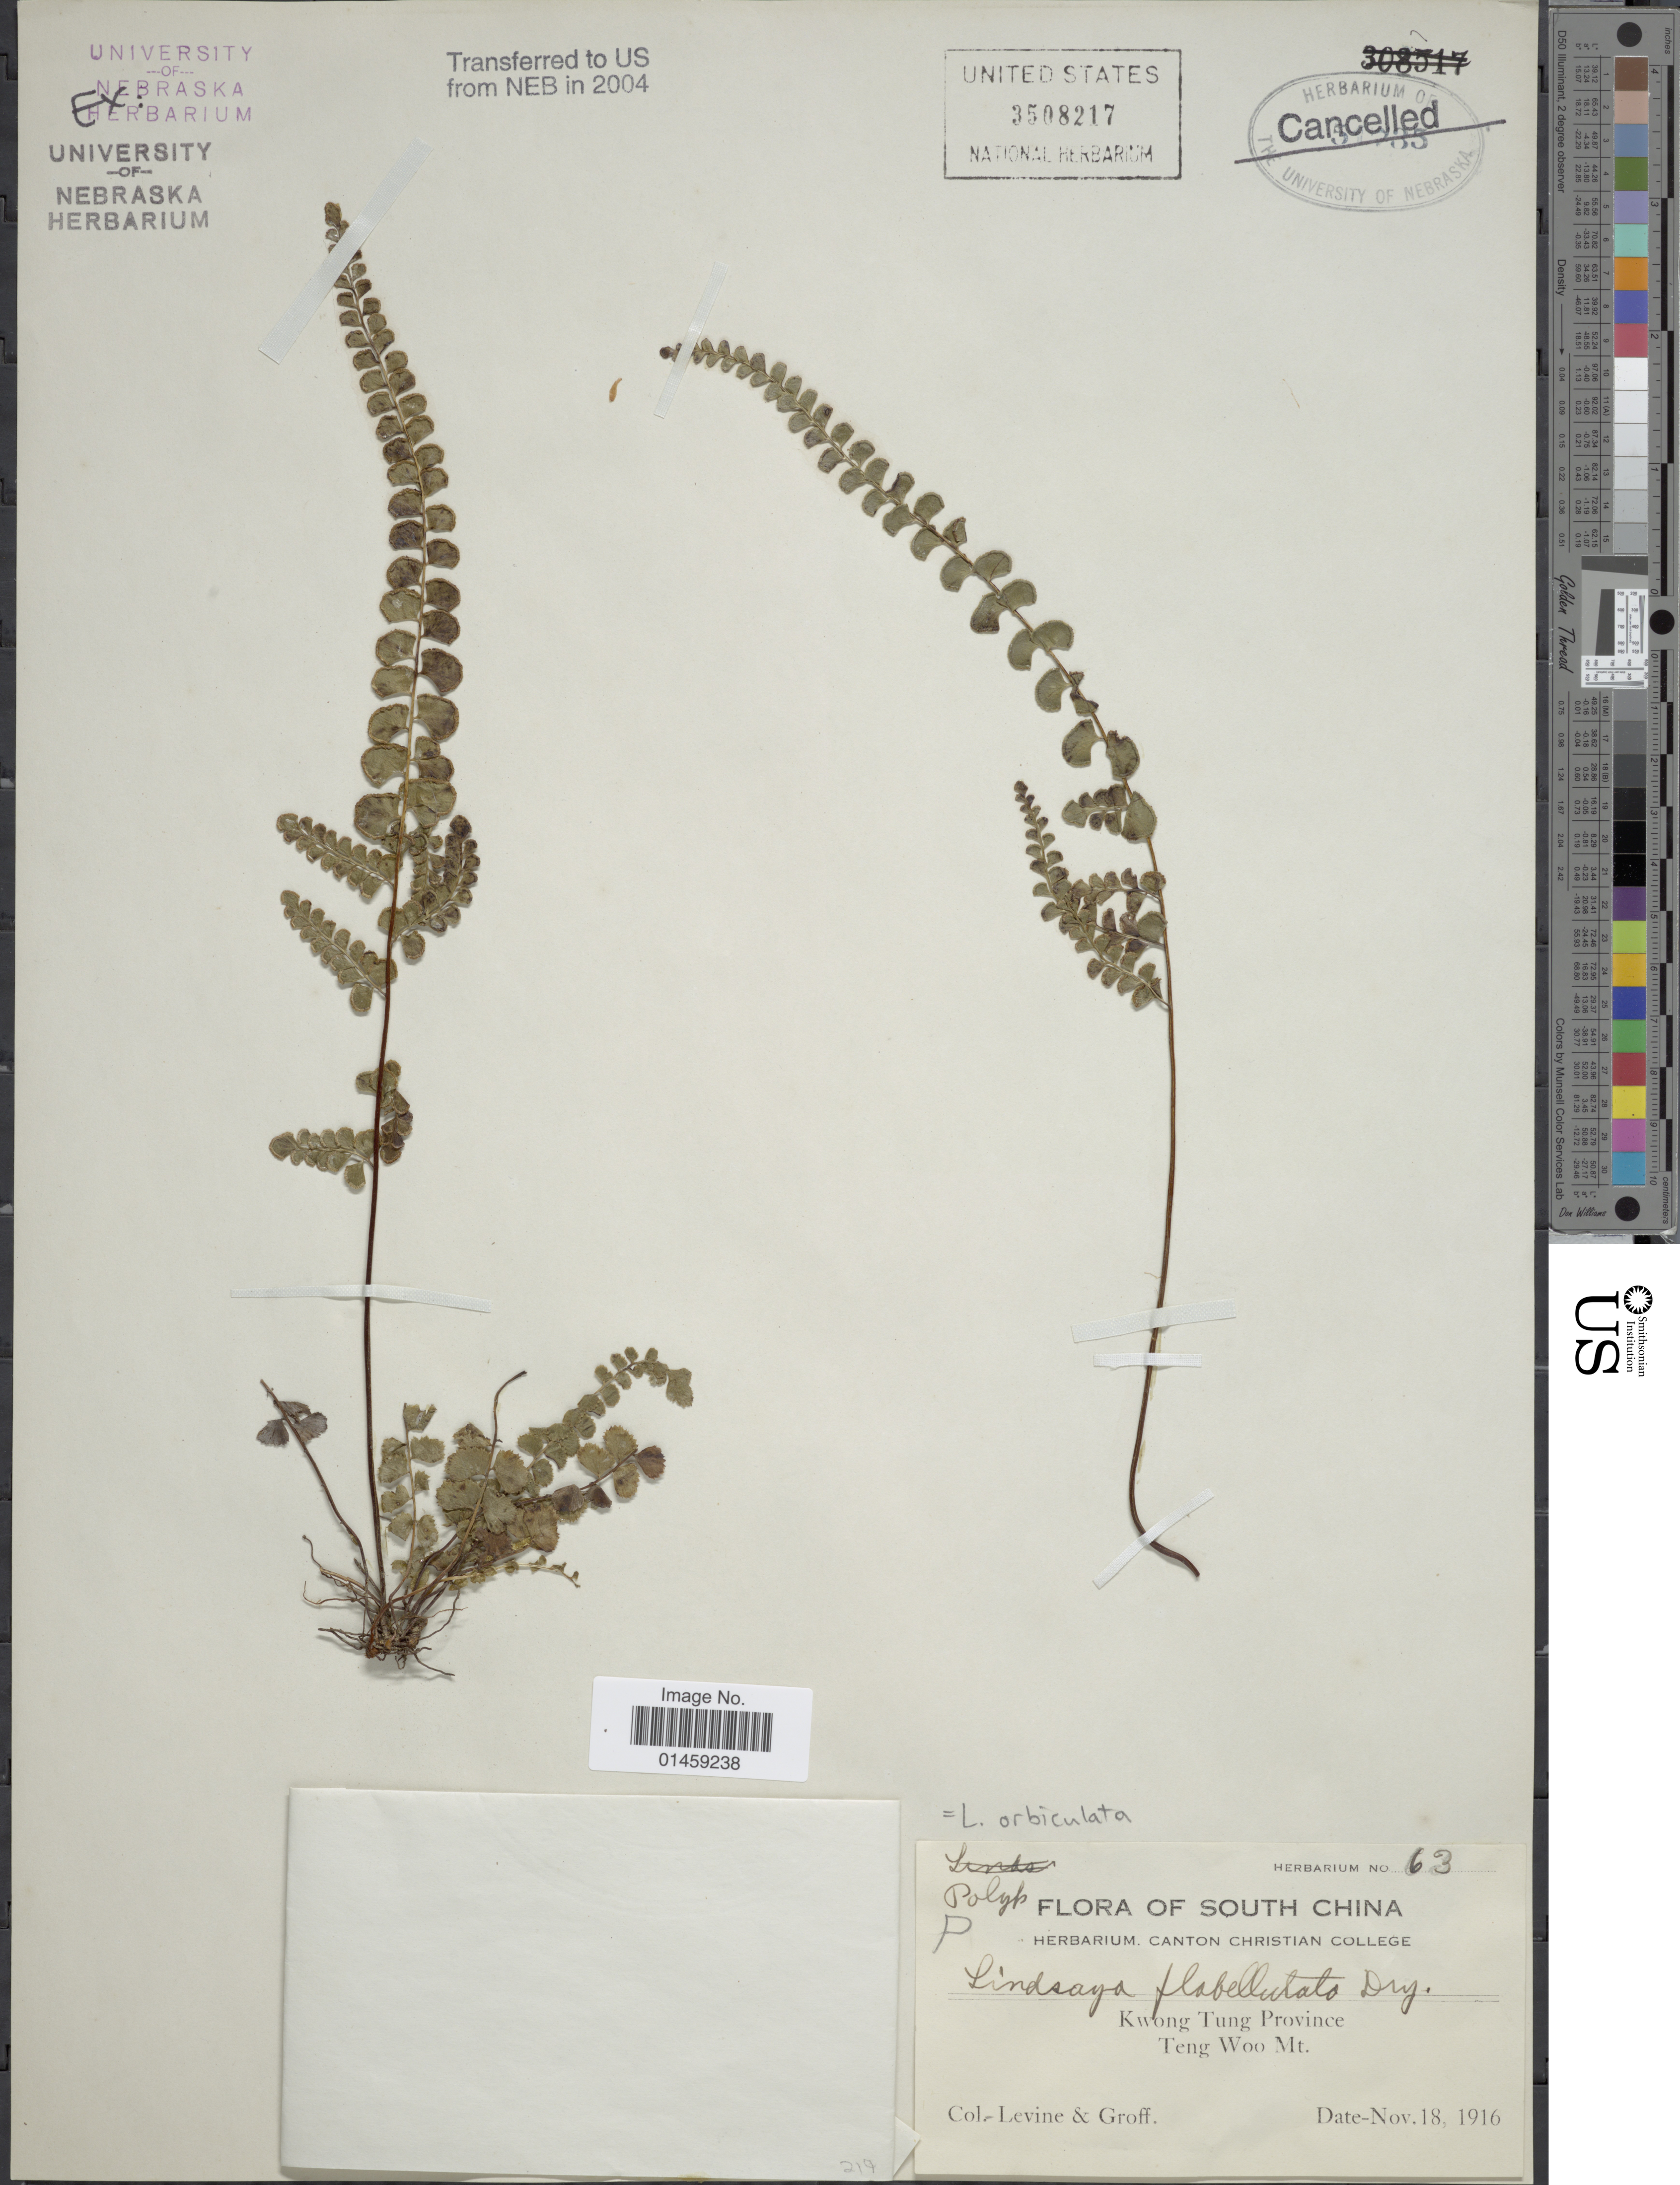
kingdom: Plantae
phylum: Tracheophyta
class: Polypodiopsida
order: Polypodiales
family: Lindsaeaceae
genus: Lindsaea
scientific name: Lindsaea orbiculata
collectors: -. Levine & -- Groff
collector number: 63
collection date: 1916-11-18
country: China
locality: South China. Kwong Tung Proviince. Teng Woo Mt.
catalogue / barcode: US 3508217